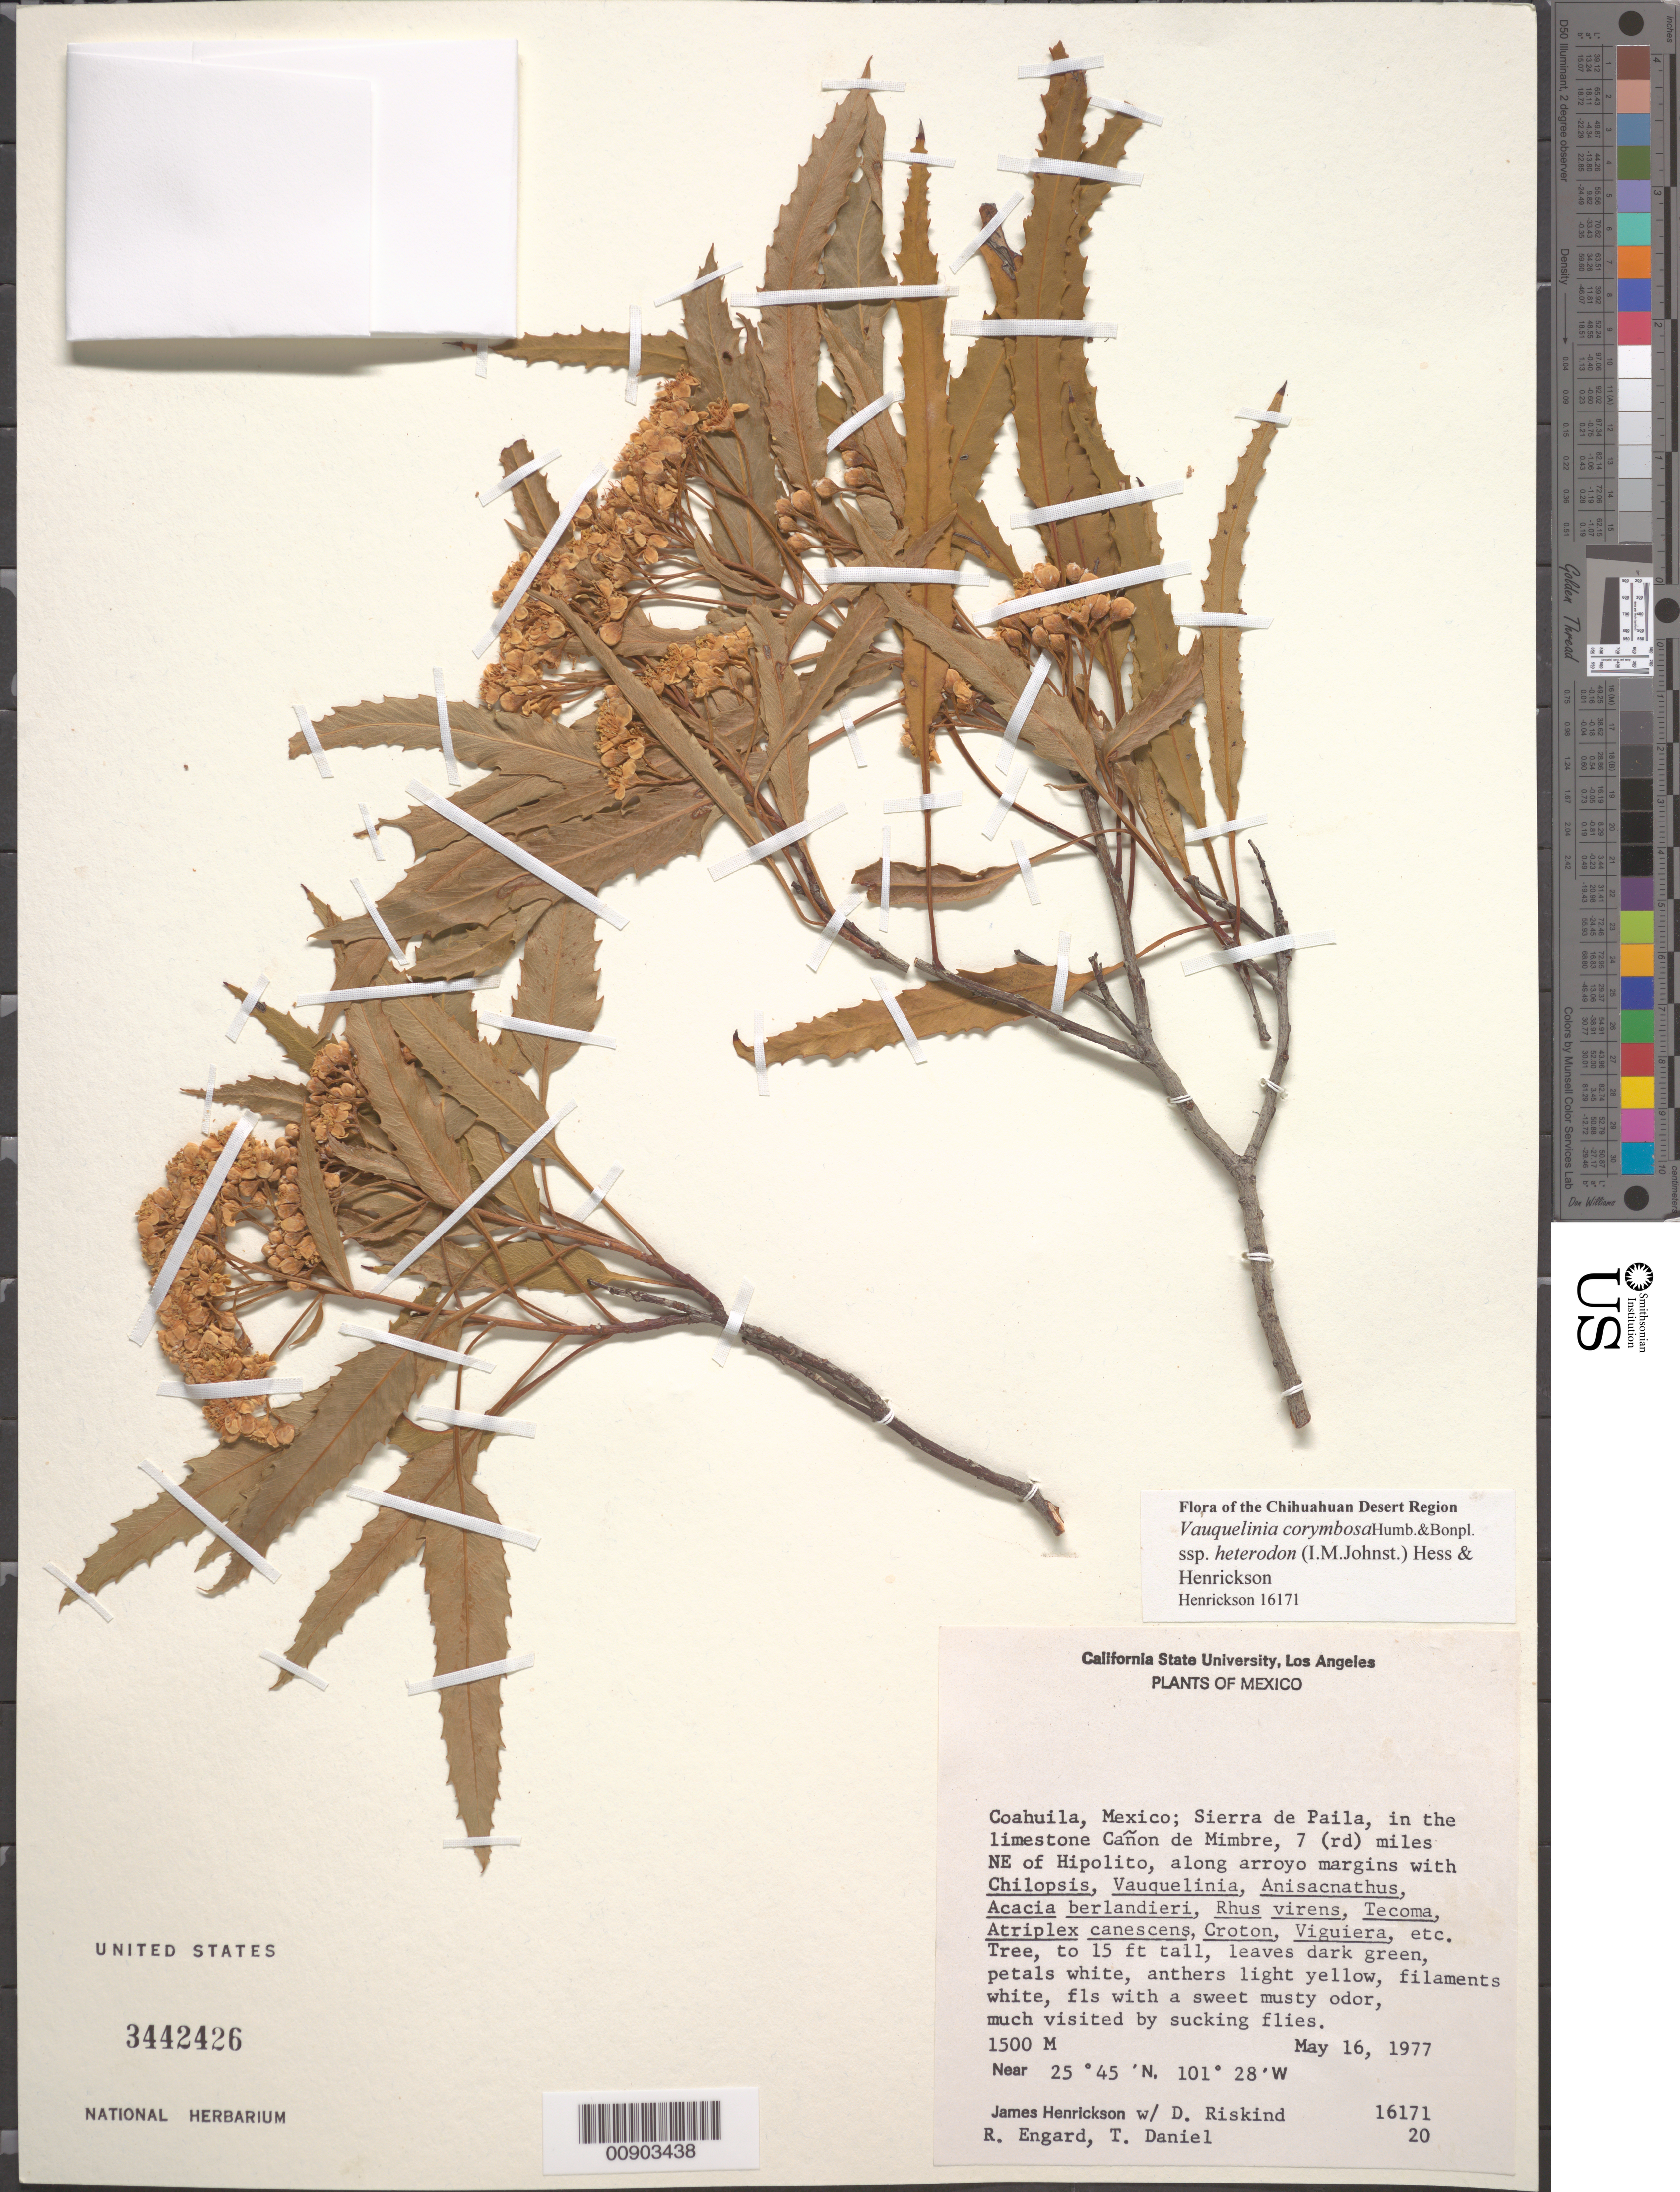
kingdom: Plantae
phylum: Tracheophyta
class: Magnoliopsida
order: Rosales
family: Rosaceae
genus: Vauquelinia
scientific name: Vauquelinia corymbosa subsp. heterodon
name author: (I.M. Johnst.) W.J. Hess & Henrickson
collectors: J. Henrickson, D. Riskind, R. Engard & T. F. Daniel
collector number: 16171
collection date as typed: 16 May 1977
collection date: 1977-05-16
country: Mexico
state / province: Coahuila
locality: Sierra de Paila, in the limeston Cañon de Mimbre, 7 (rd) miles NE of Hipolito.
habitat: Along arroyo margins with Chilopsis, Vauquelinia, Anisacnathus, Acacia berlandieri, Rhus virens, Tecoma, Atriplex canescens..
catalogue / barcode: US 3442426